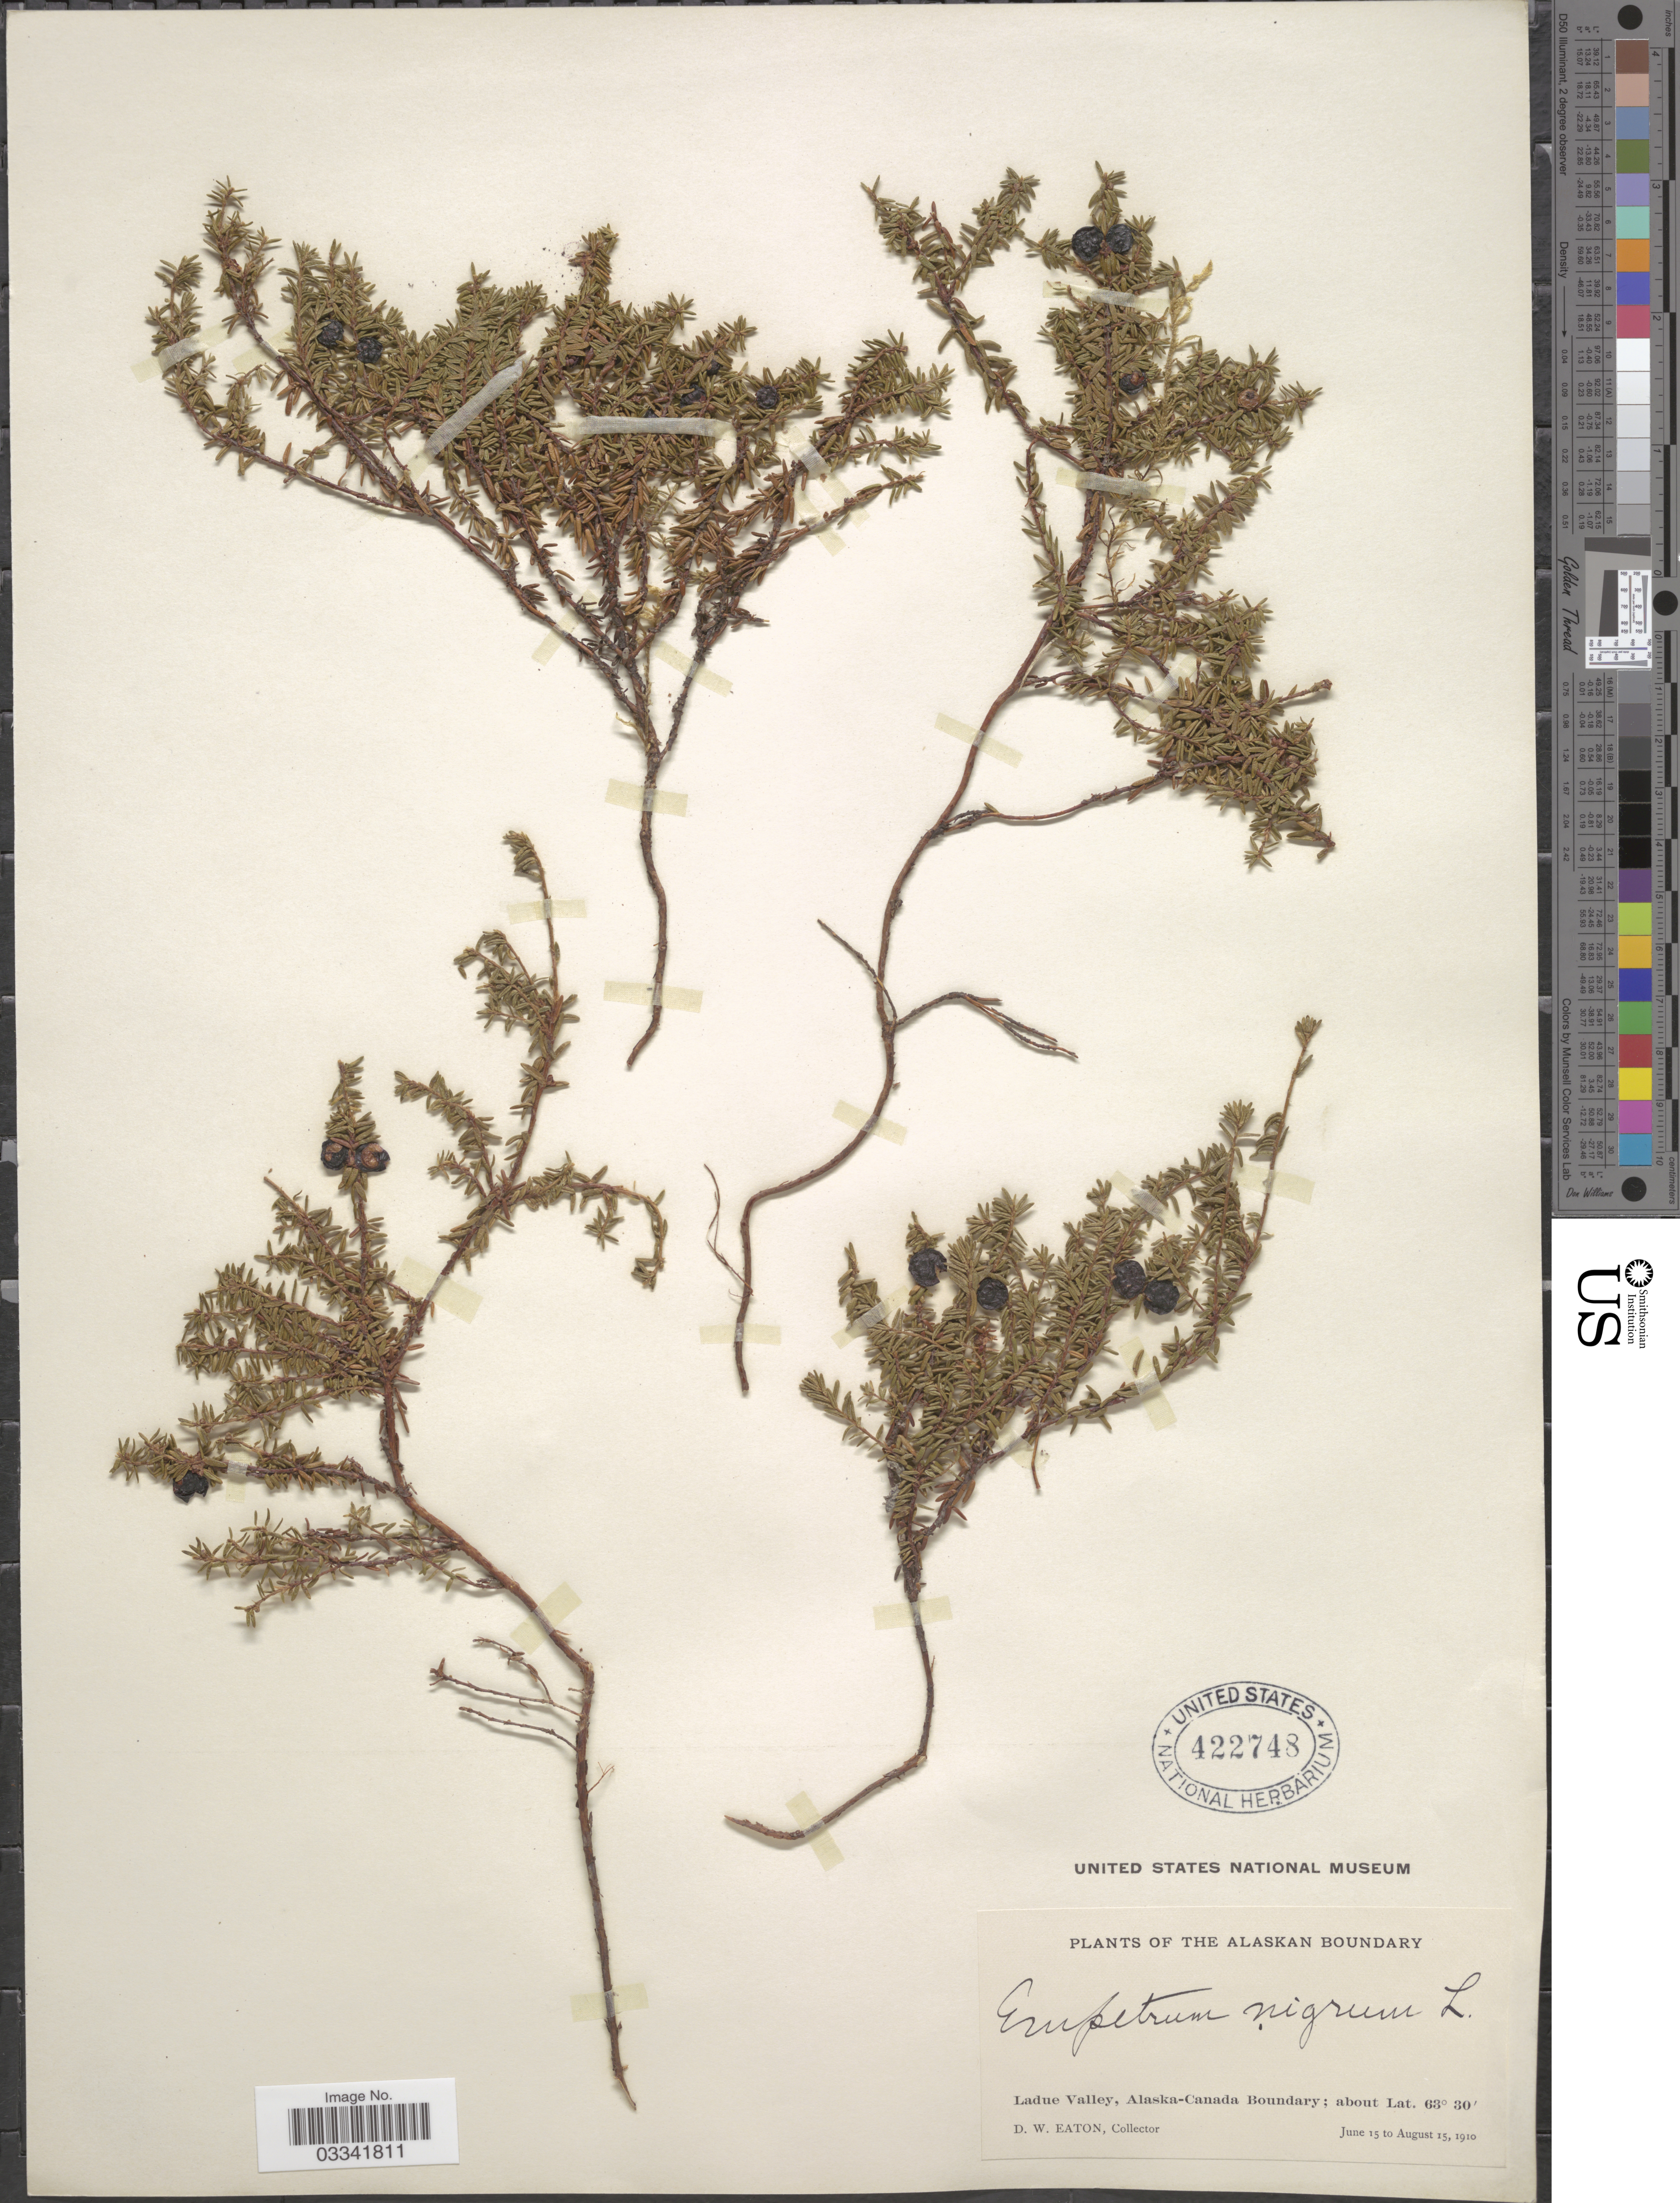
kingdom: Plantae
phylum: Tracheophyta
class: Magnoliopsida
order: Ericales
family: Ericaceae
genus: Empetrum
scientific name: Empetrum nigrum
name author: L.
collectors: D. Eaton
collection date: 1910-06-15/1910-08-15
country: United States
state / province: Alaska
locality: Alaskan Boundary. Ladue Valley, Alaska-Canada Boundary.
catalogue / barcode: US 422748